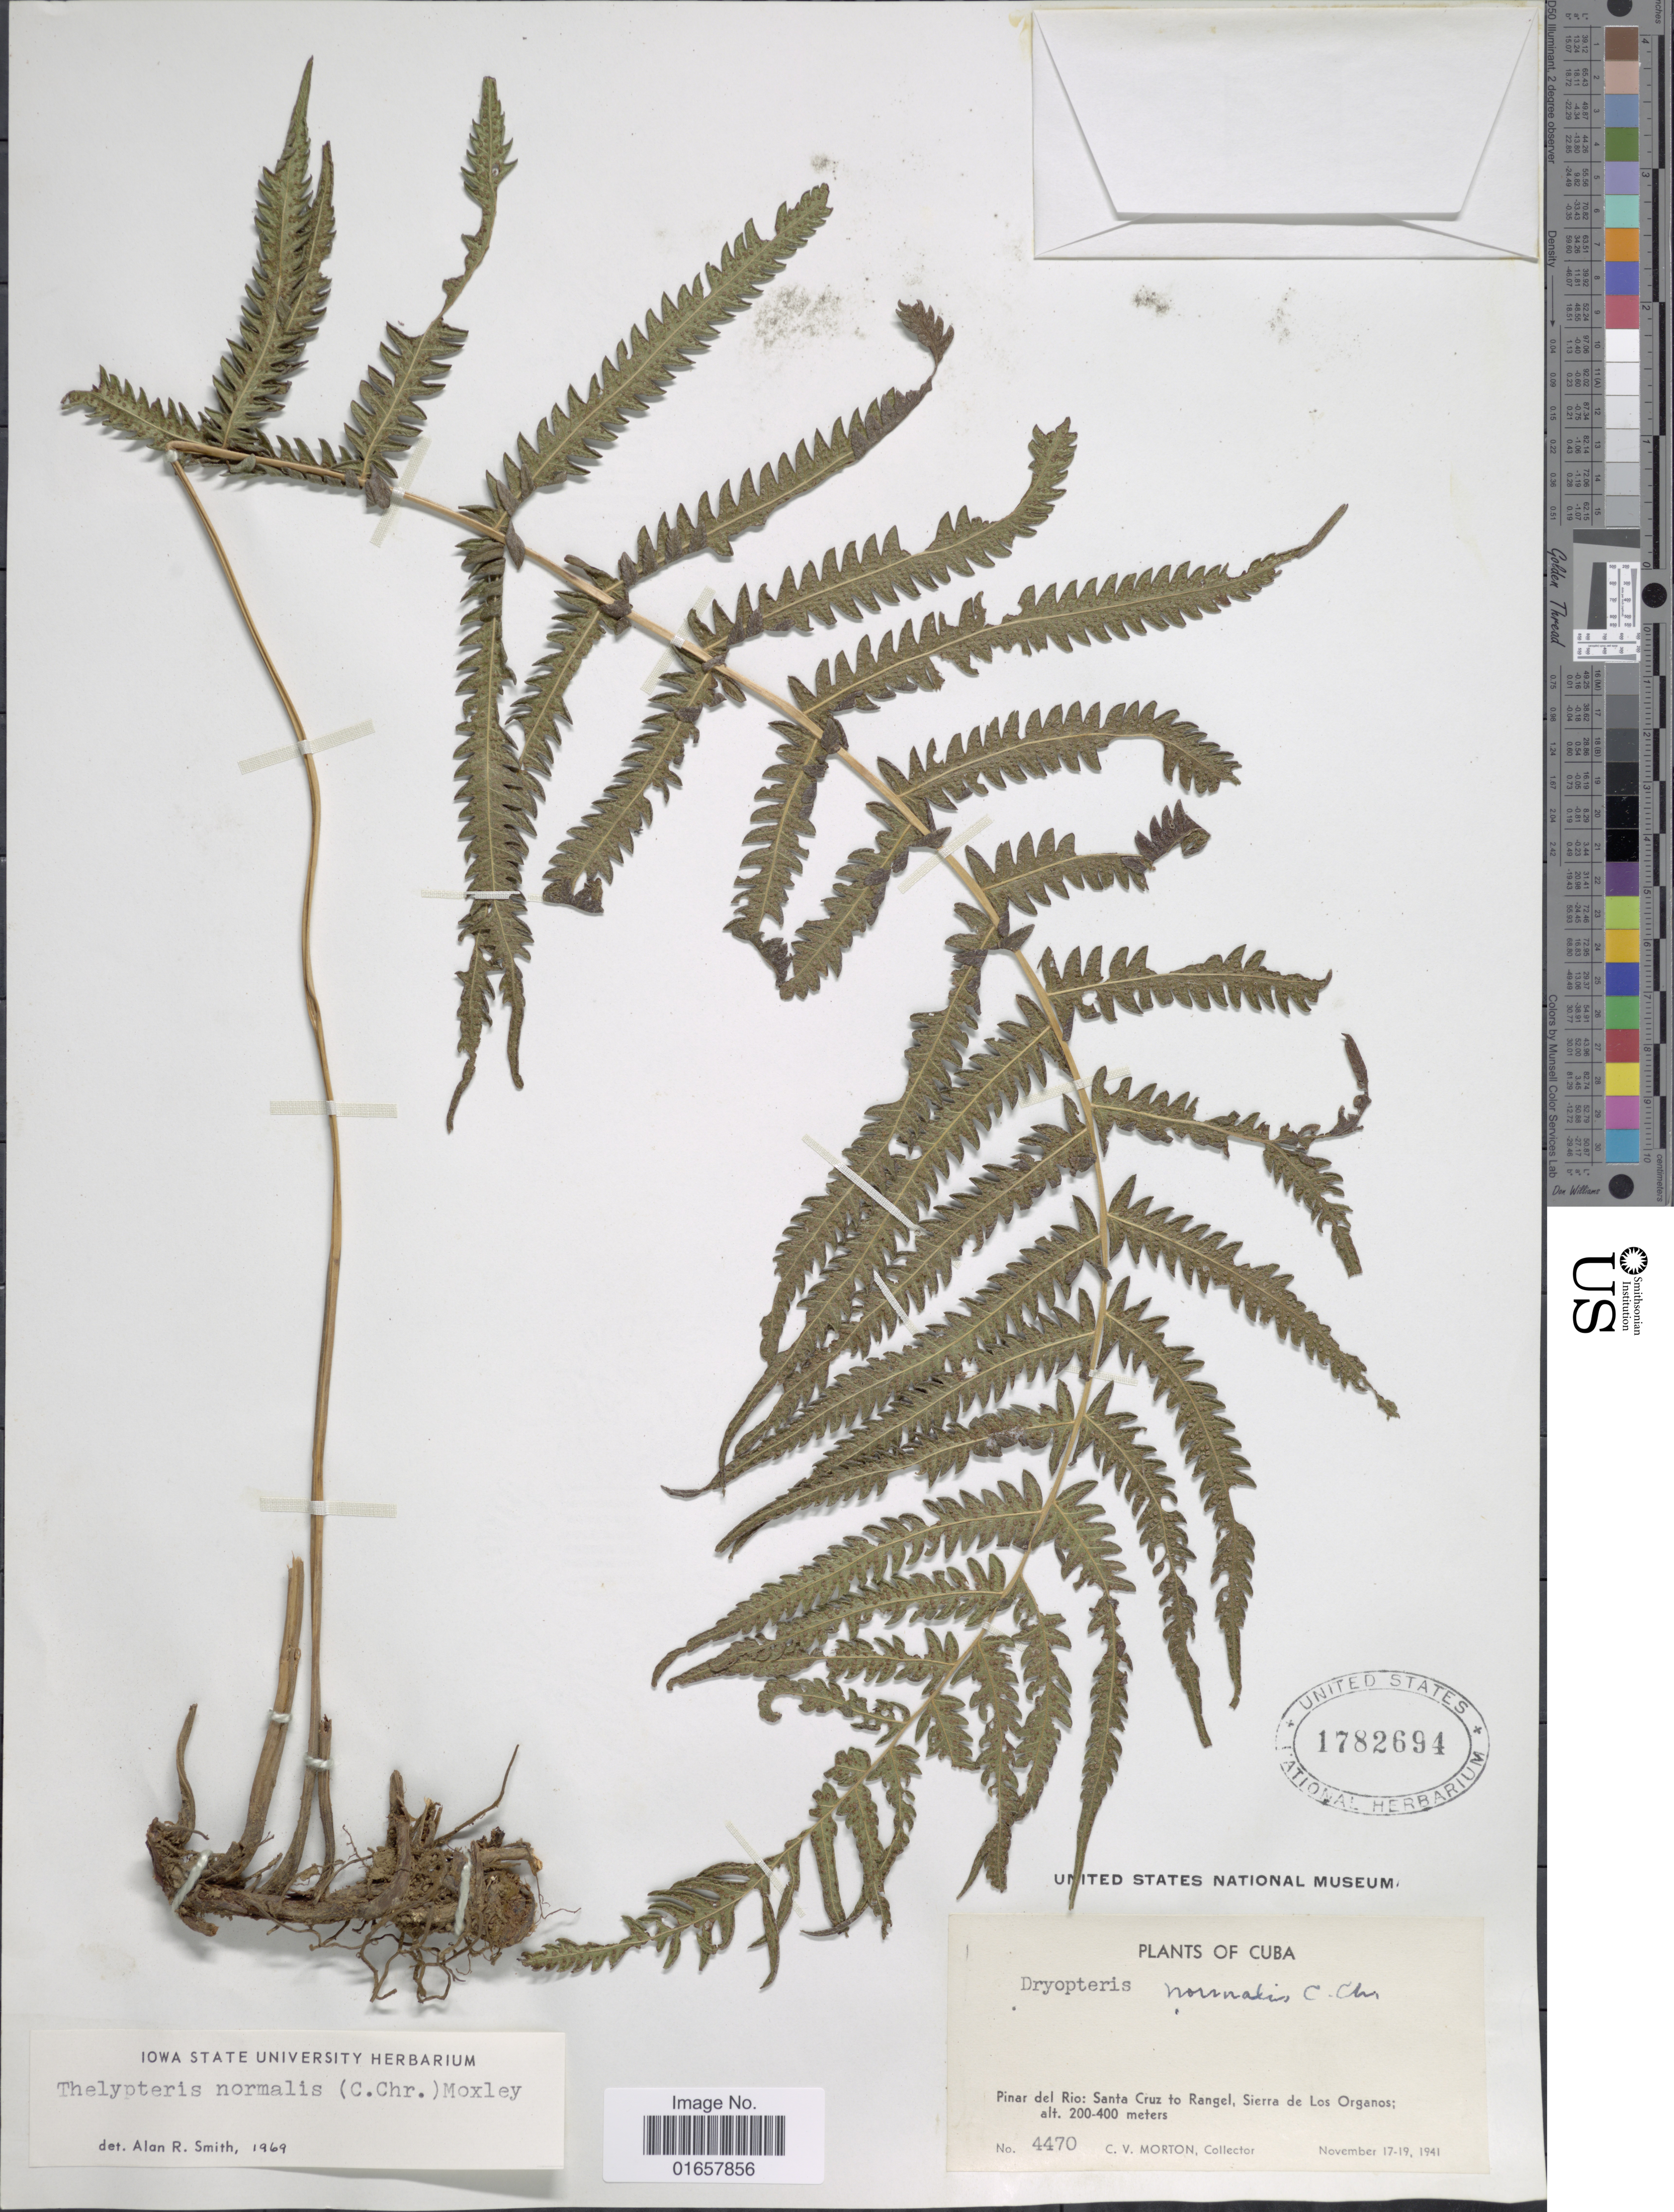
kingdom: Plantae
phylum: Tracheophyta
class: Polypodiopsida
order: Polypodiales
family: Thelypteridaceae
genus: Christella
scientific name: Christella kunthii comb. ined.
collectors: C. V. Morton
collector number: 4470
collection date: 1941-11-17/1941-11-19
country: Cuba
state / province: Pinar del Río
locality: Cuba, Santa Cruz, Sierra de Los Organos.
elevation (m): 200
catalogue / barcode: US 1782694